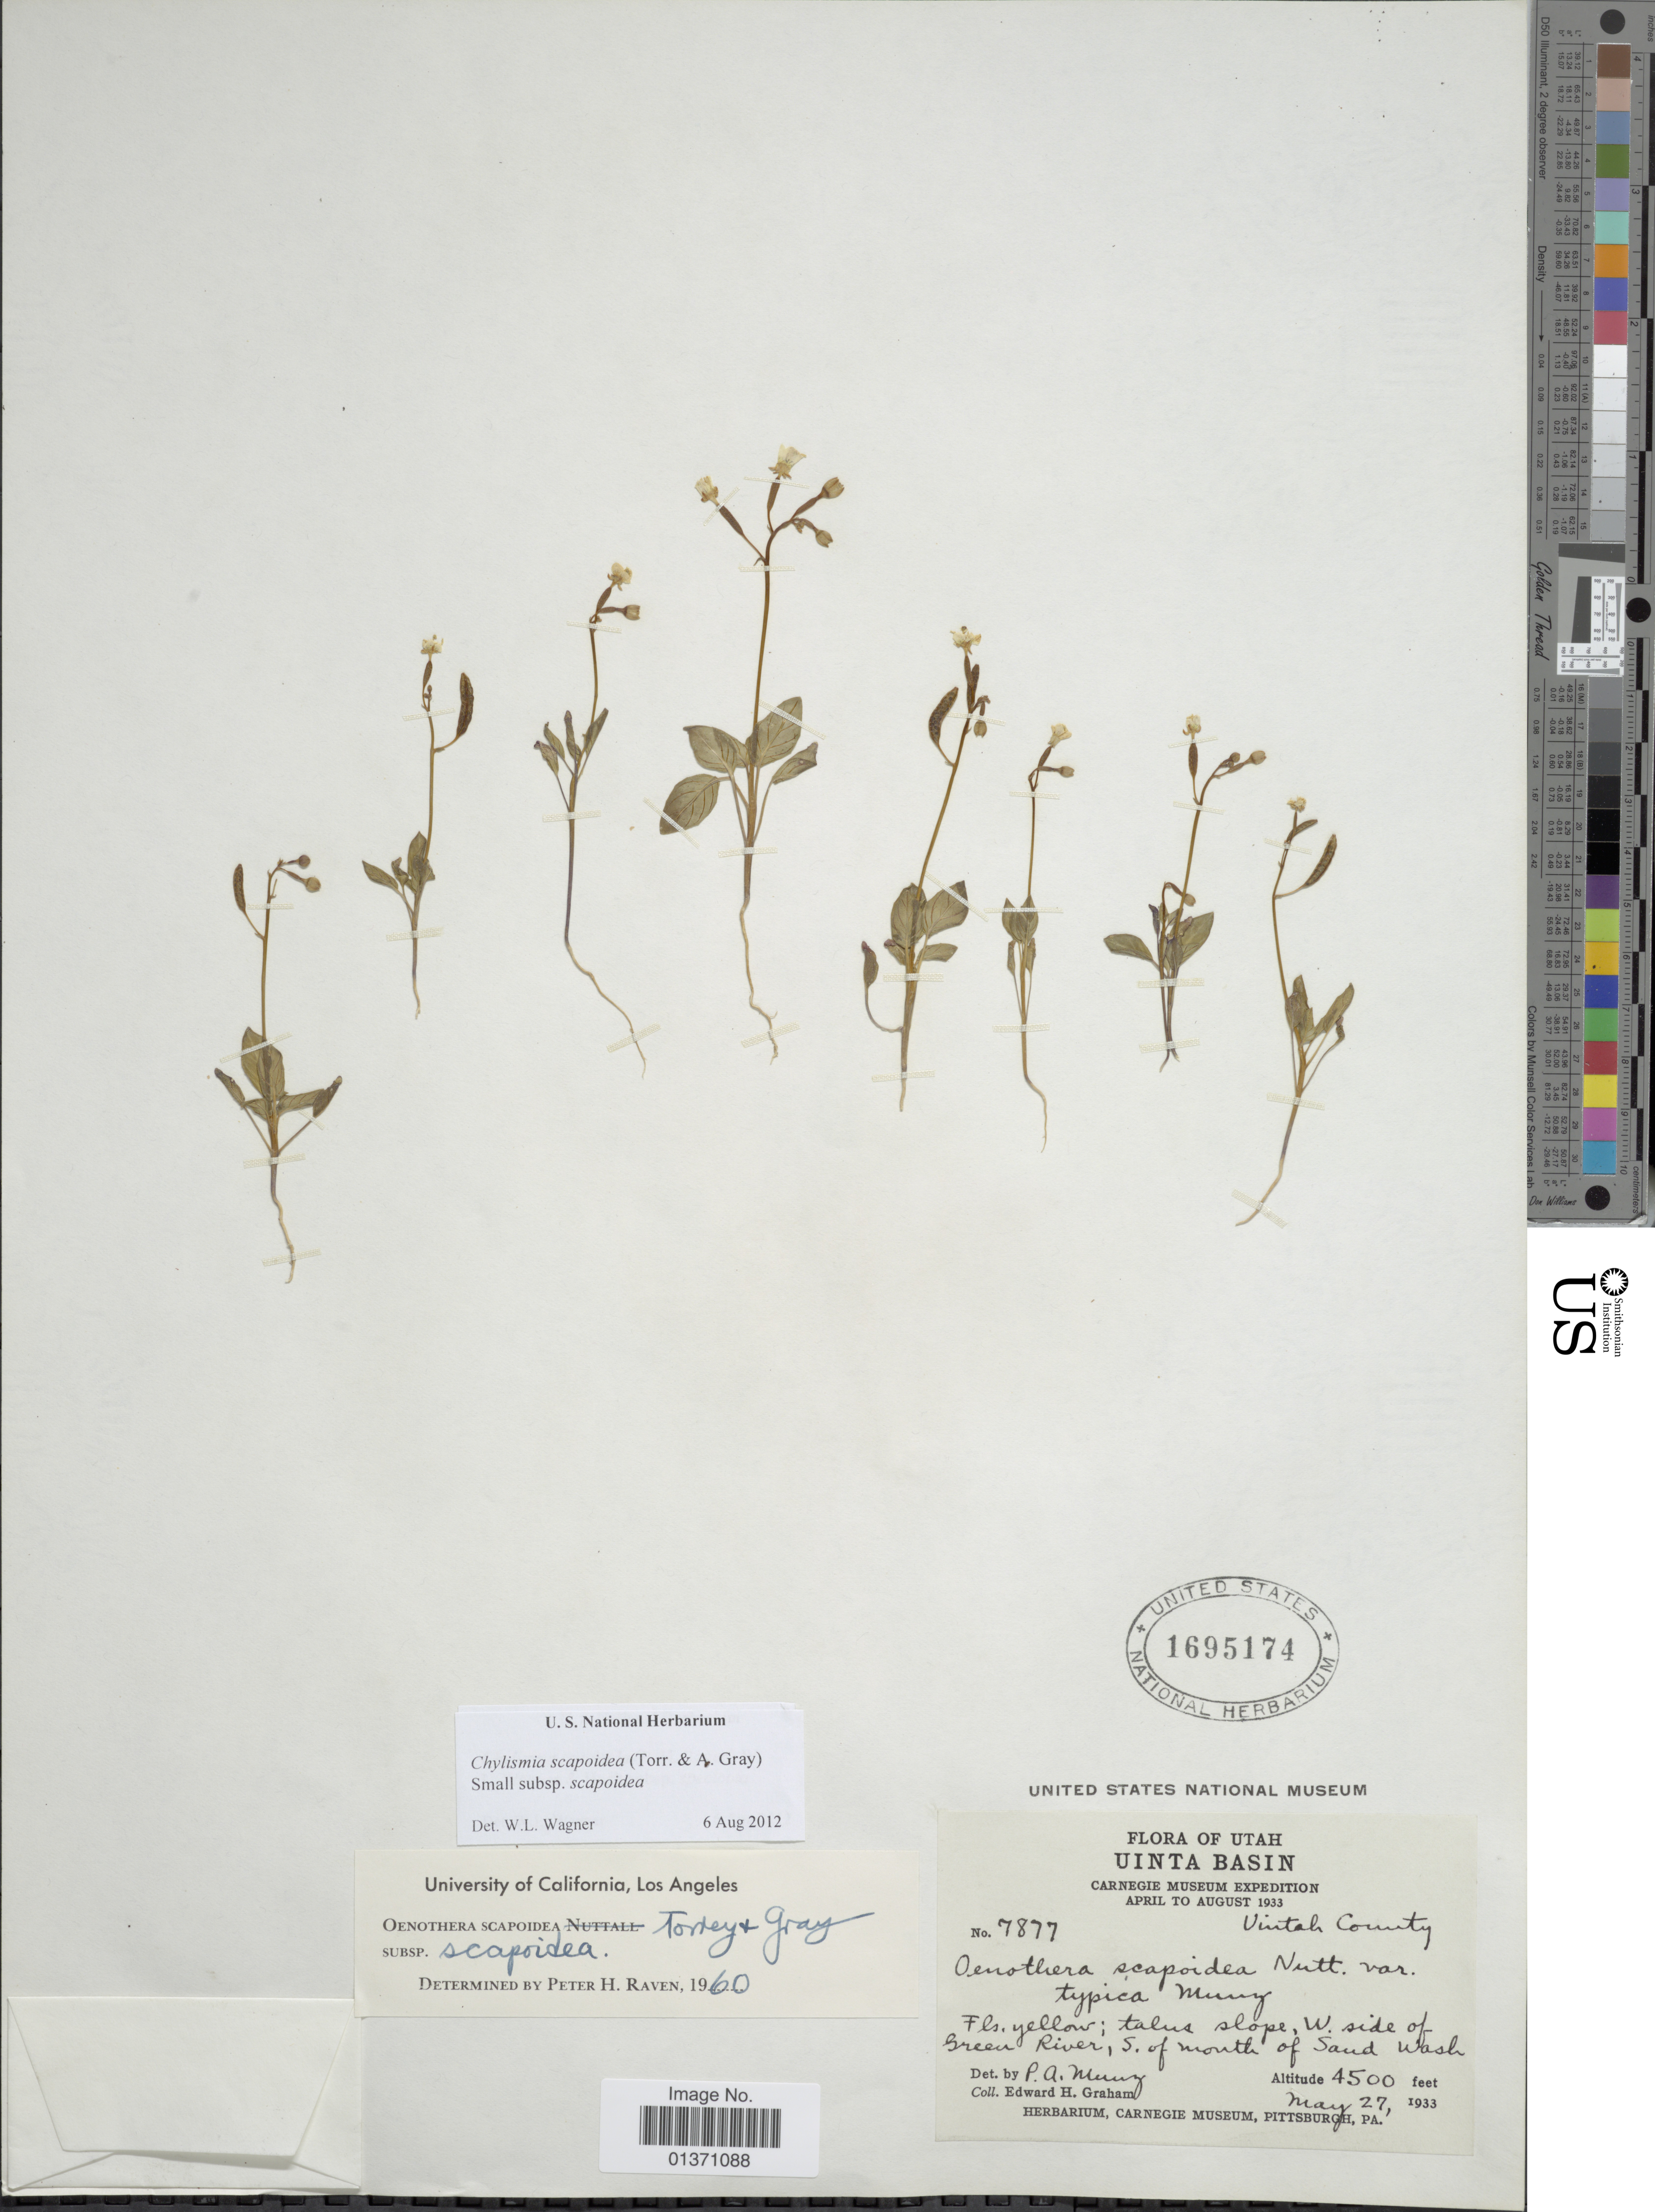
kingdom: Plantae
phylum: Tracheophyta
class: Magnoliopsida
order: Myrtales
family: Onagraceae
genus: Chylismia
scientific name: Chylismia scapoidea subsp. scapoidea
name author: (Torr. & A. Gray) Small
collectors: E. H. Graham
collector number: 7877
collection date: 1933-05-27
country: United States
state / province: Utah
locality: Uinta Basin, talus slope, W. side of Green River, S. of mouth of Sand Wash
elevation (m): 1372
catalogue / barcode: US 1695174